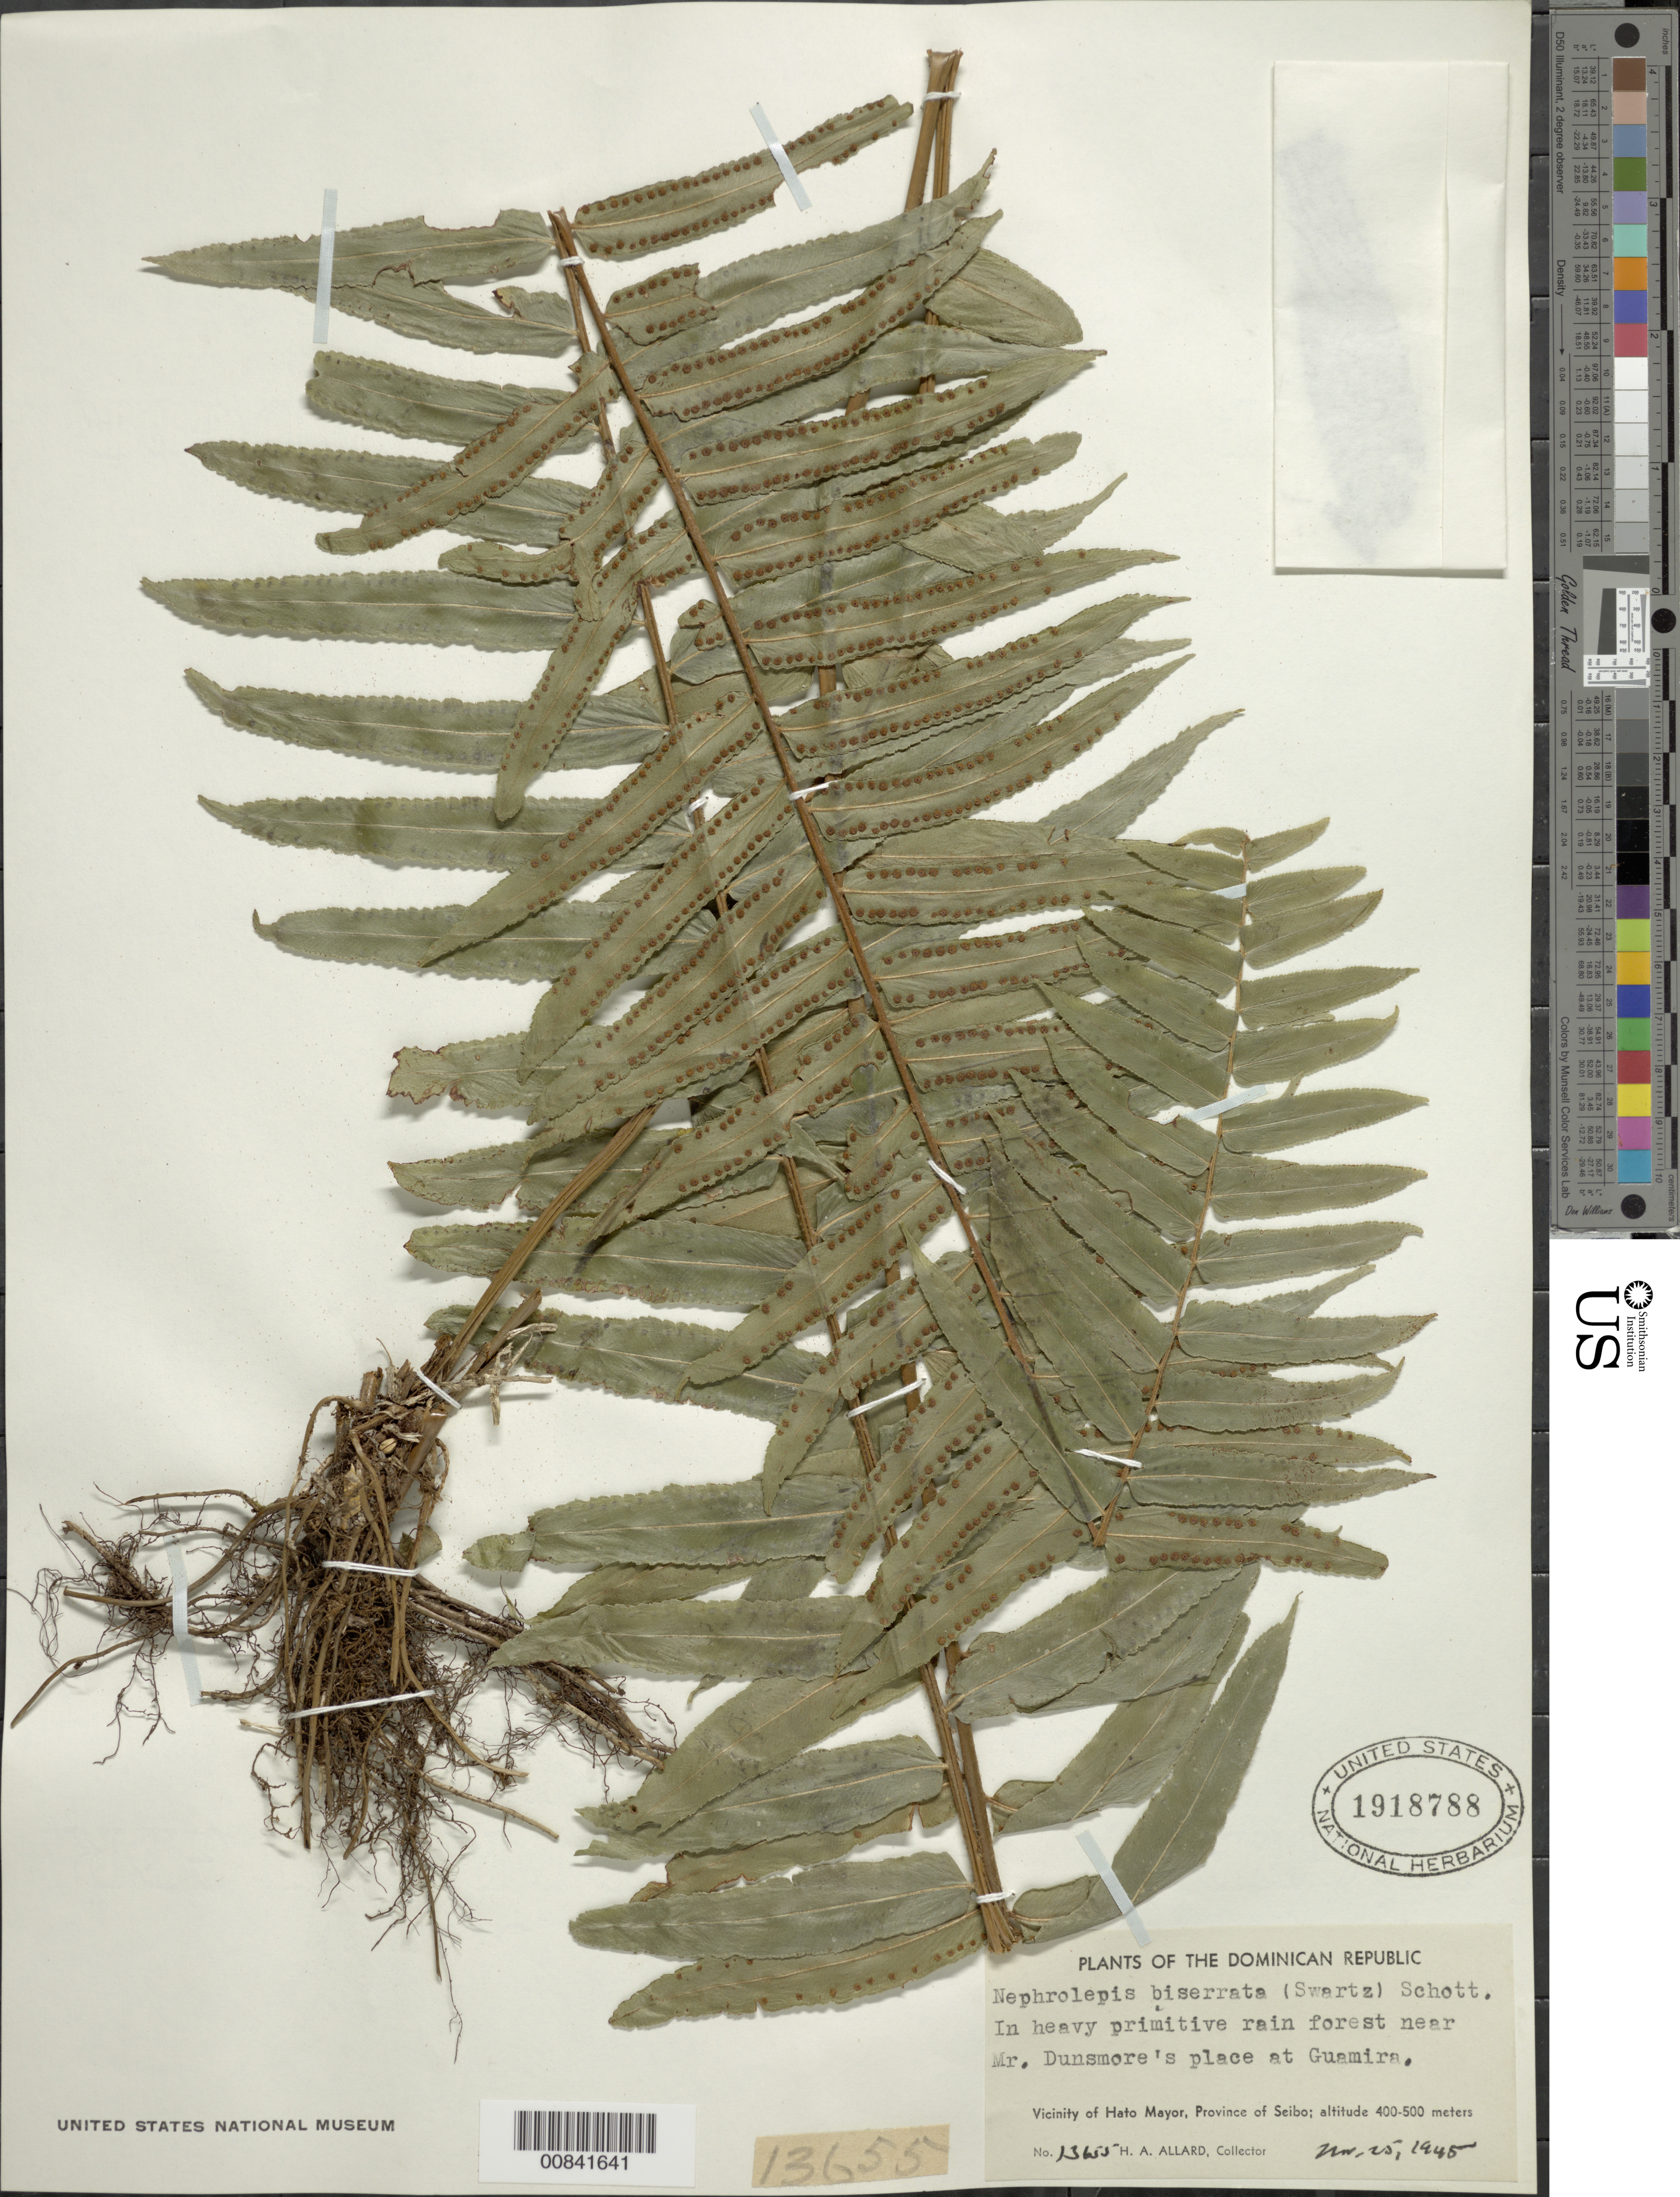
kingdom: Plantae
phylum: Tracheophyta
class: Polypodiopsida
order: Polypodiales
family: Nephrolepidaceae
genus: Nephrolepis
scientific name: Nephrolepis biserrata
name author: (Sw.) Schott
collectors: H. A. Allard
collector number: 13655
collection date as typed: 25 Nov 1945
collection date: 1945-11-25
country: Dominican Republic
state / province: El Seibo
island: Hispaniola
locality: Hato Mayor vicinity, near Mr. Dunsmore's place at Guamira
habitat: Heavy primitive rainforest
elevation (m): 400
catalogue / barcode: US 1918788